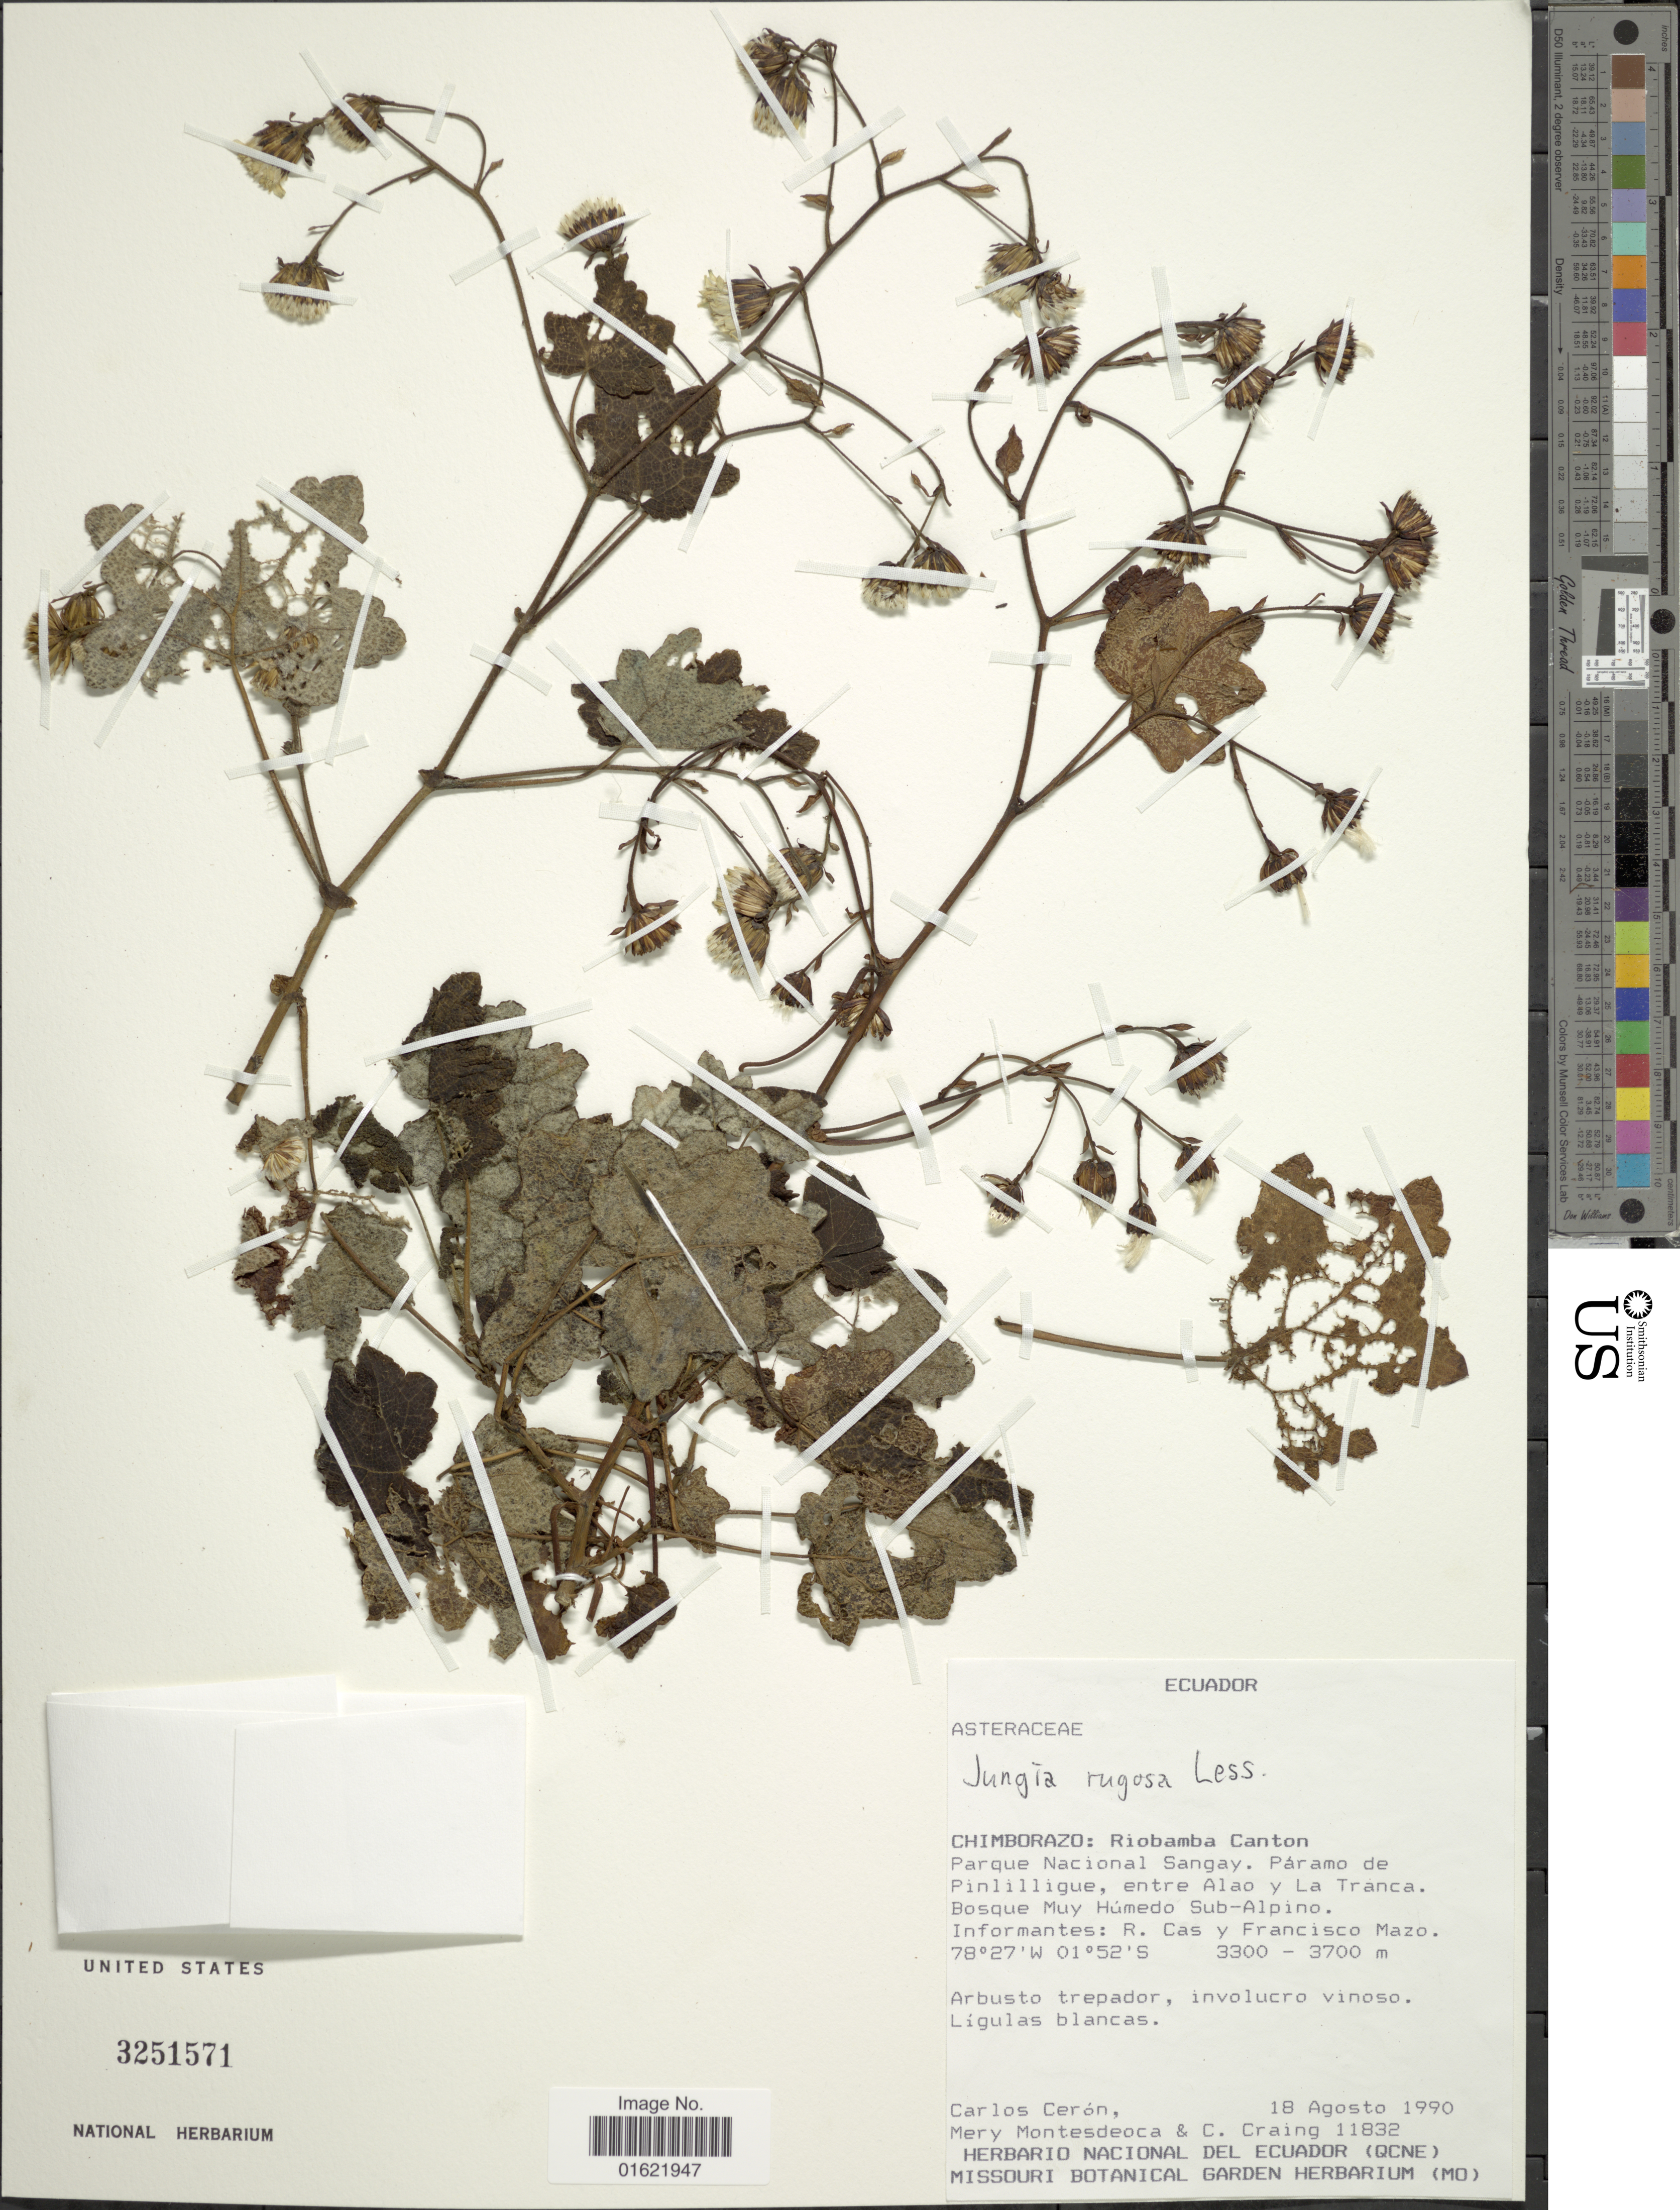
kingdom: Plantae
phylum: Tracheophyta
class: Magnoliopsida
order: Asterales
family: Asteraceae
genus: Jungia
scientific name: Jungia rugosa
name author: Less.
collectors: C. E. Cerón M., M. Montesdeoca & C. Craing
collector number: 11832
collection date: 1990-08-18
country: Ecuador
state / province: Chimborazo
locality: Riobamba Canton. Parque Nacional Sangay. Paramo de Pinlillique, entre Alao y La Tranca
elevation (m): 3300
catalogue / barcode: US 3251571